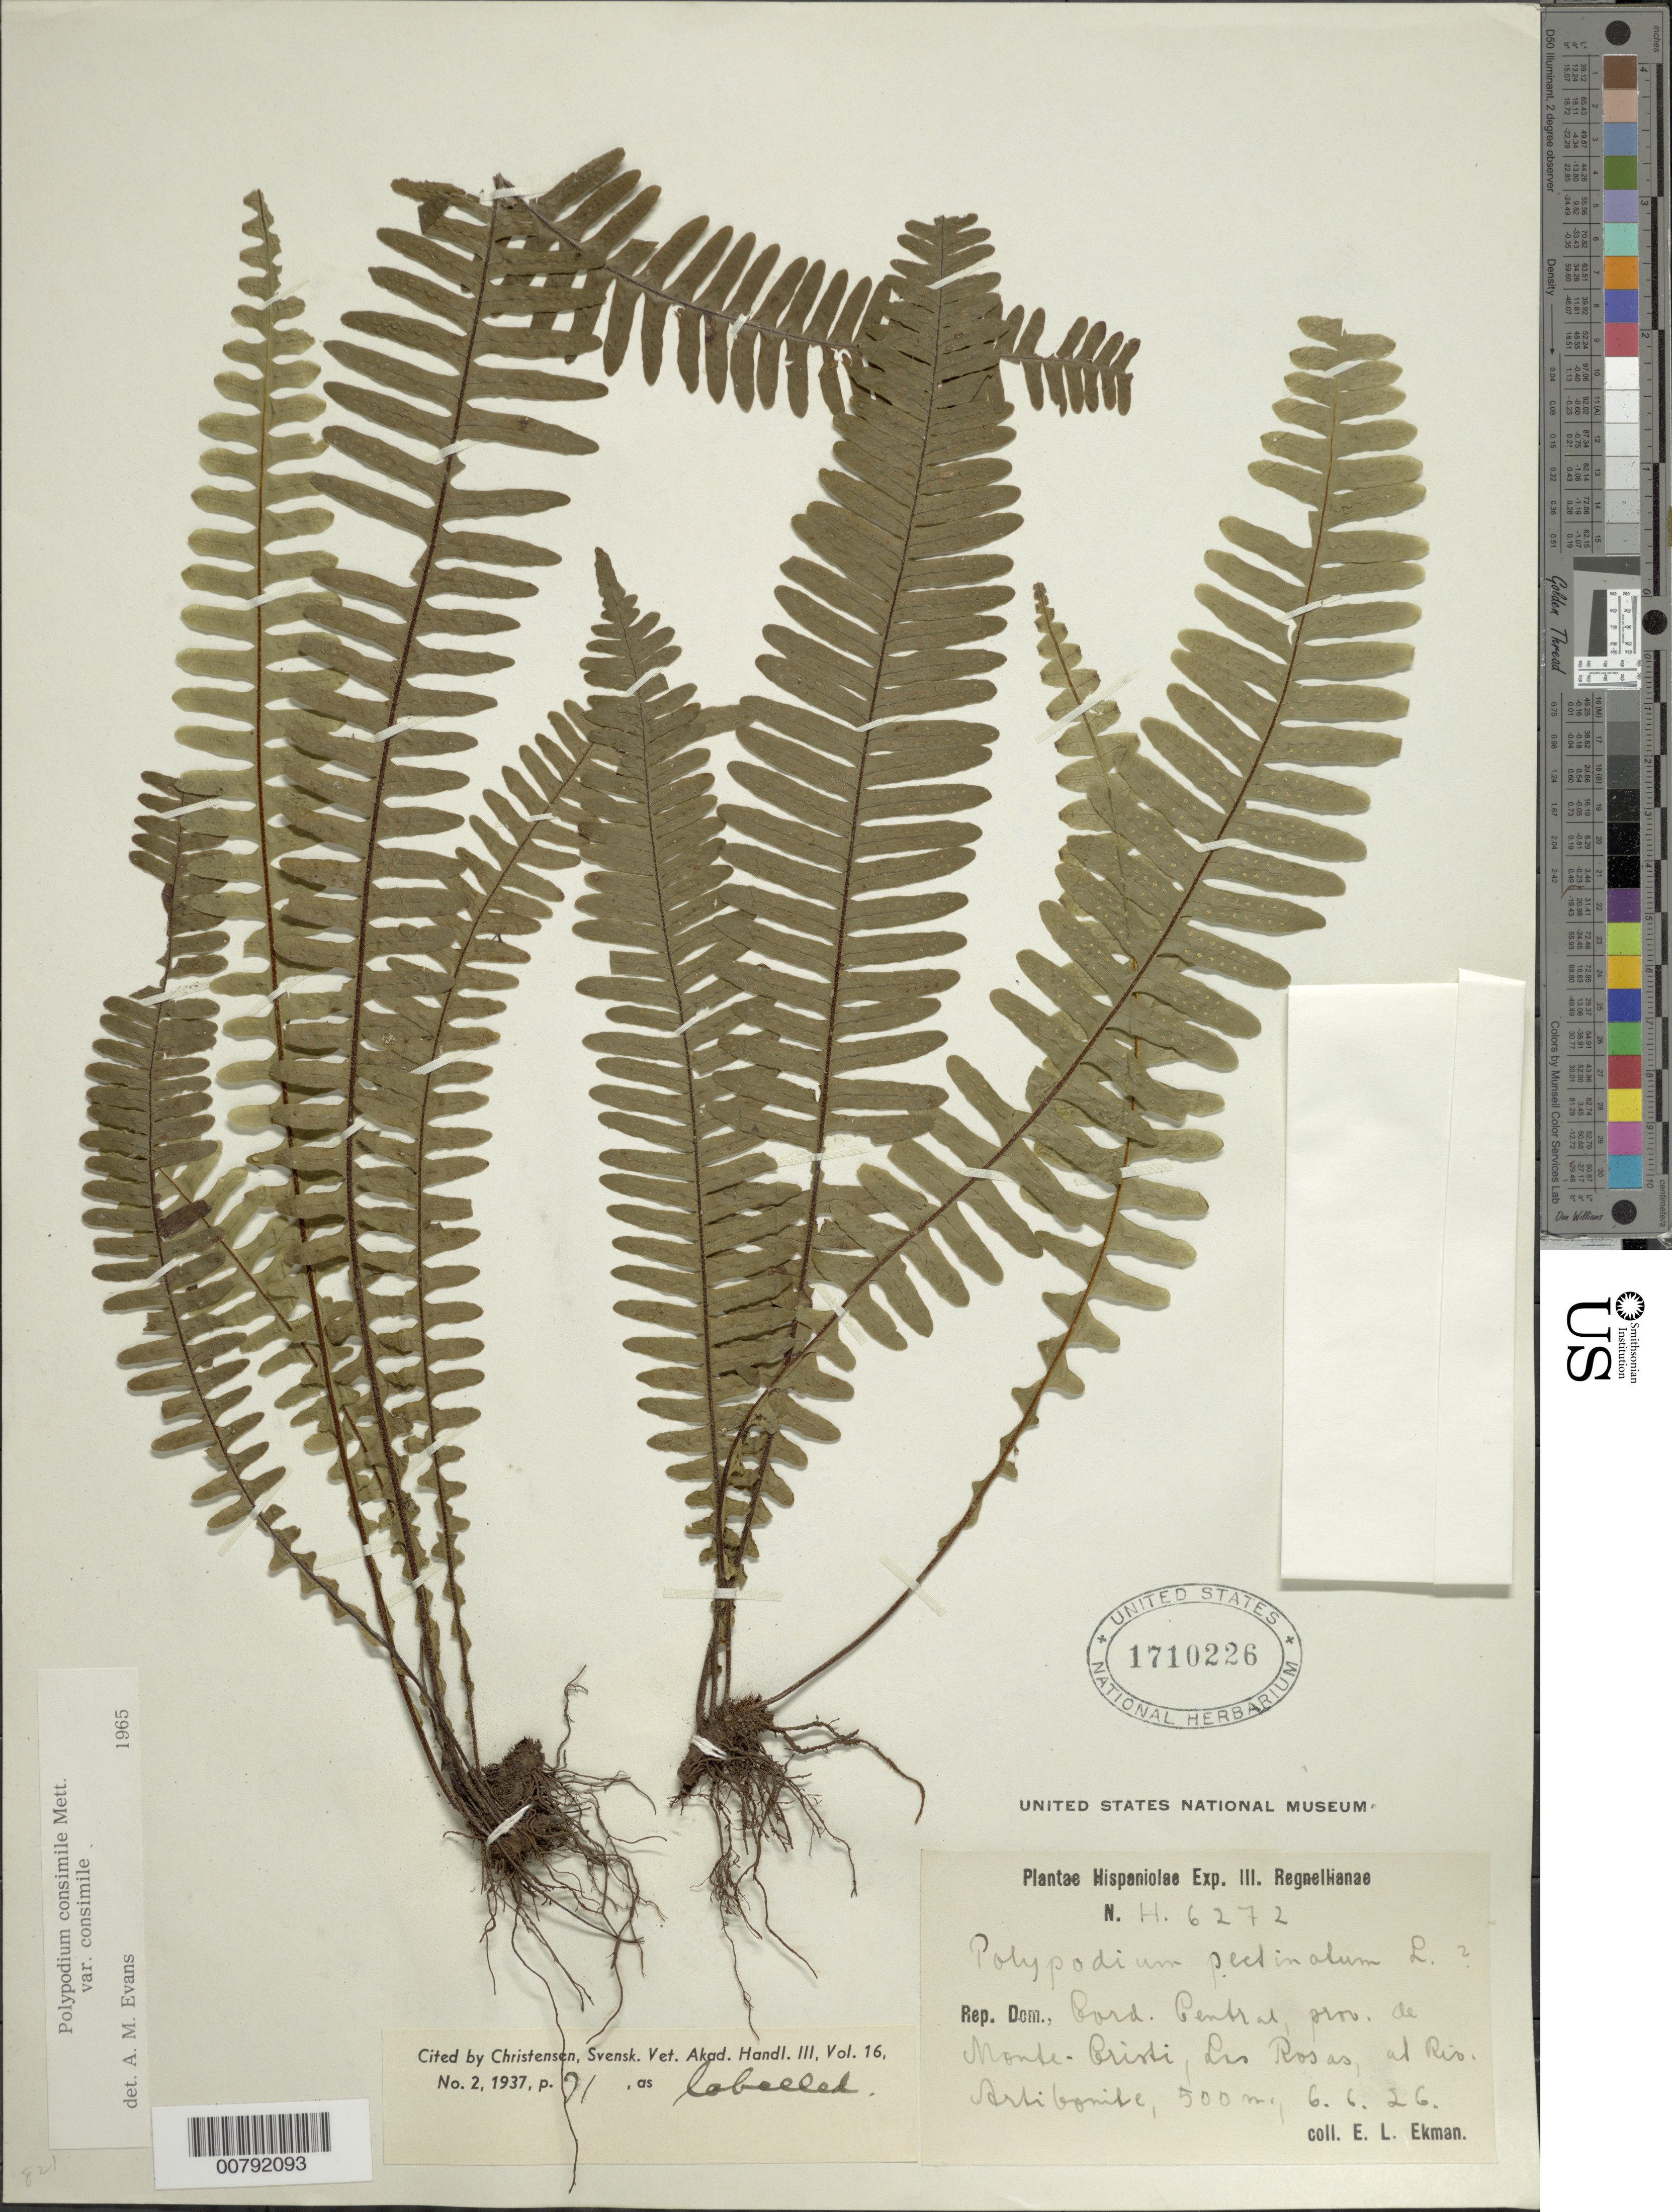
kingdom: Plantae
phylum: Tracheophyta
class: Polypodiopsida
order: Polypodiales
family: Polypodiaceae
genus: Pecluma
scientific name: Pecluma consimilis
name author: (Mett.) M.G. Price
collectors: E. L. Ekman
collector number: H 6272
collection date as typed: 06 Jun 1926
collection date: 1926-06-06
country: Dominican Republic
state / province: Monte Cristi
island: Hispaniola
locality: Cord. Central, Las Rosas at Rio Artibonite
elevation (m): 500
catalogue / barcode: US 1710226